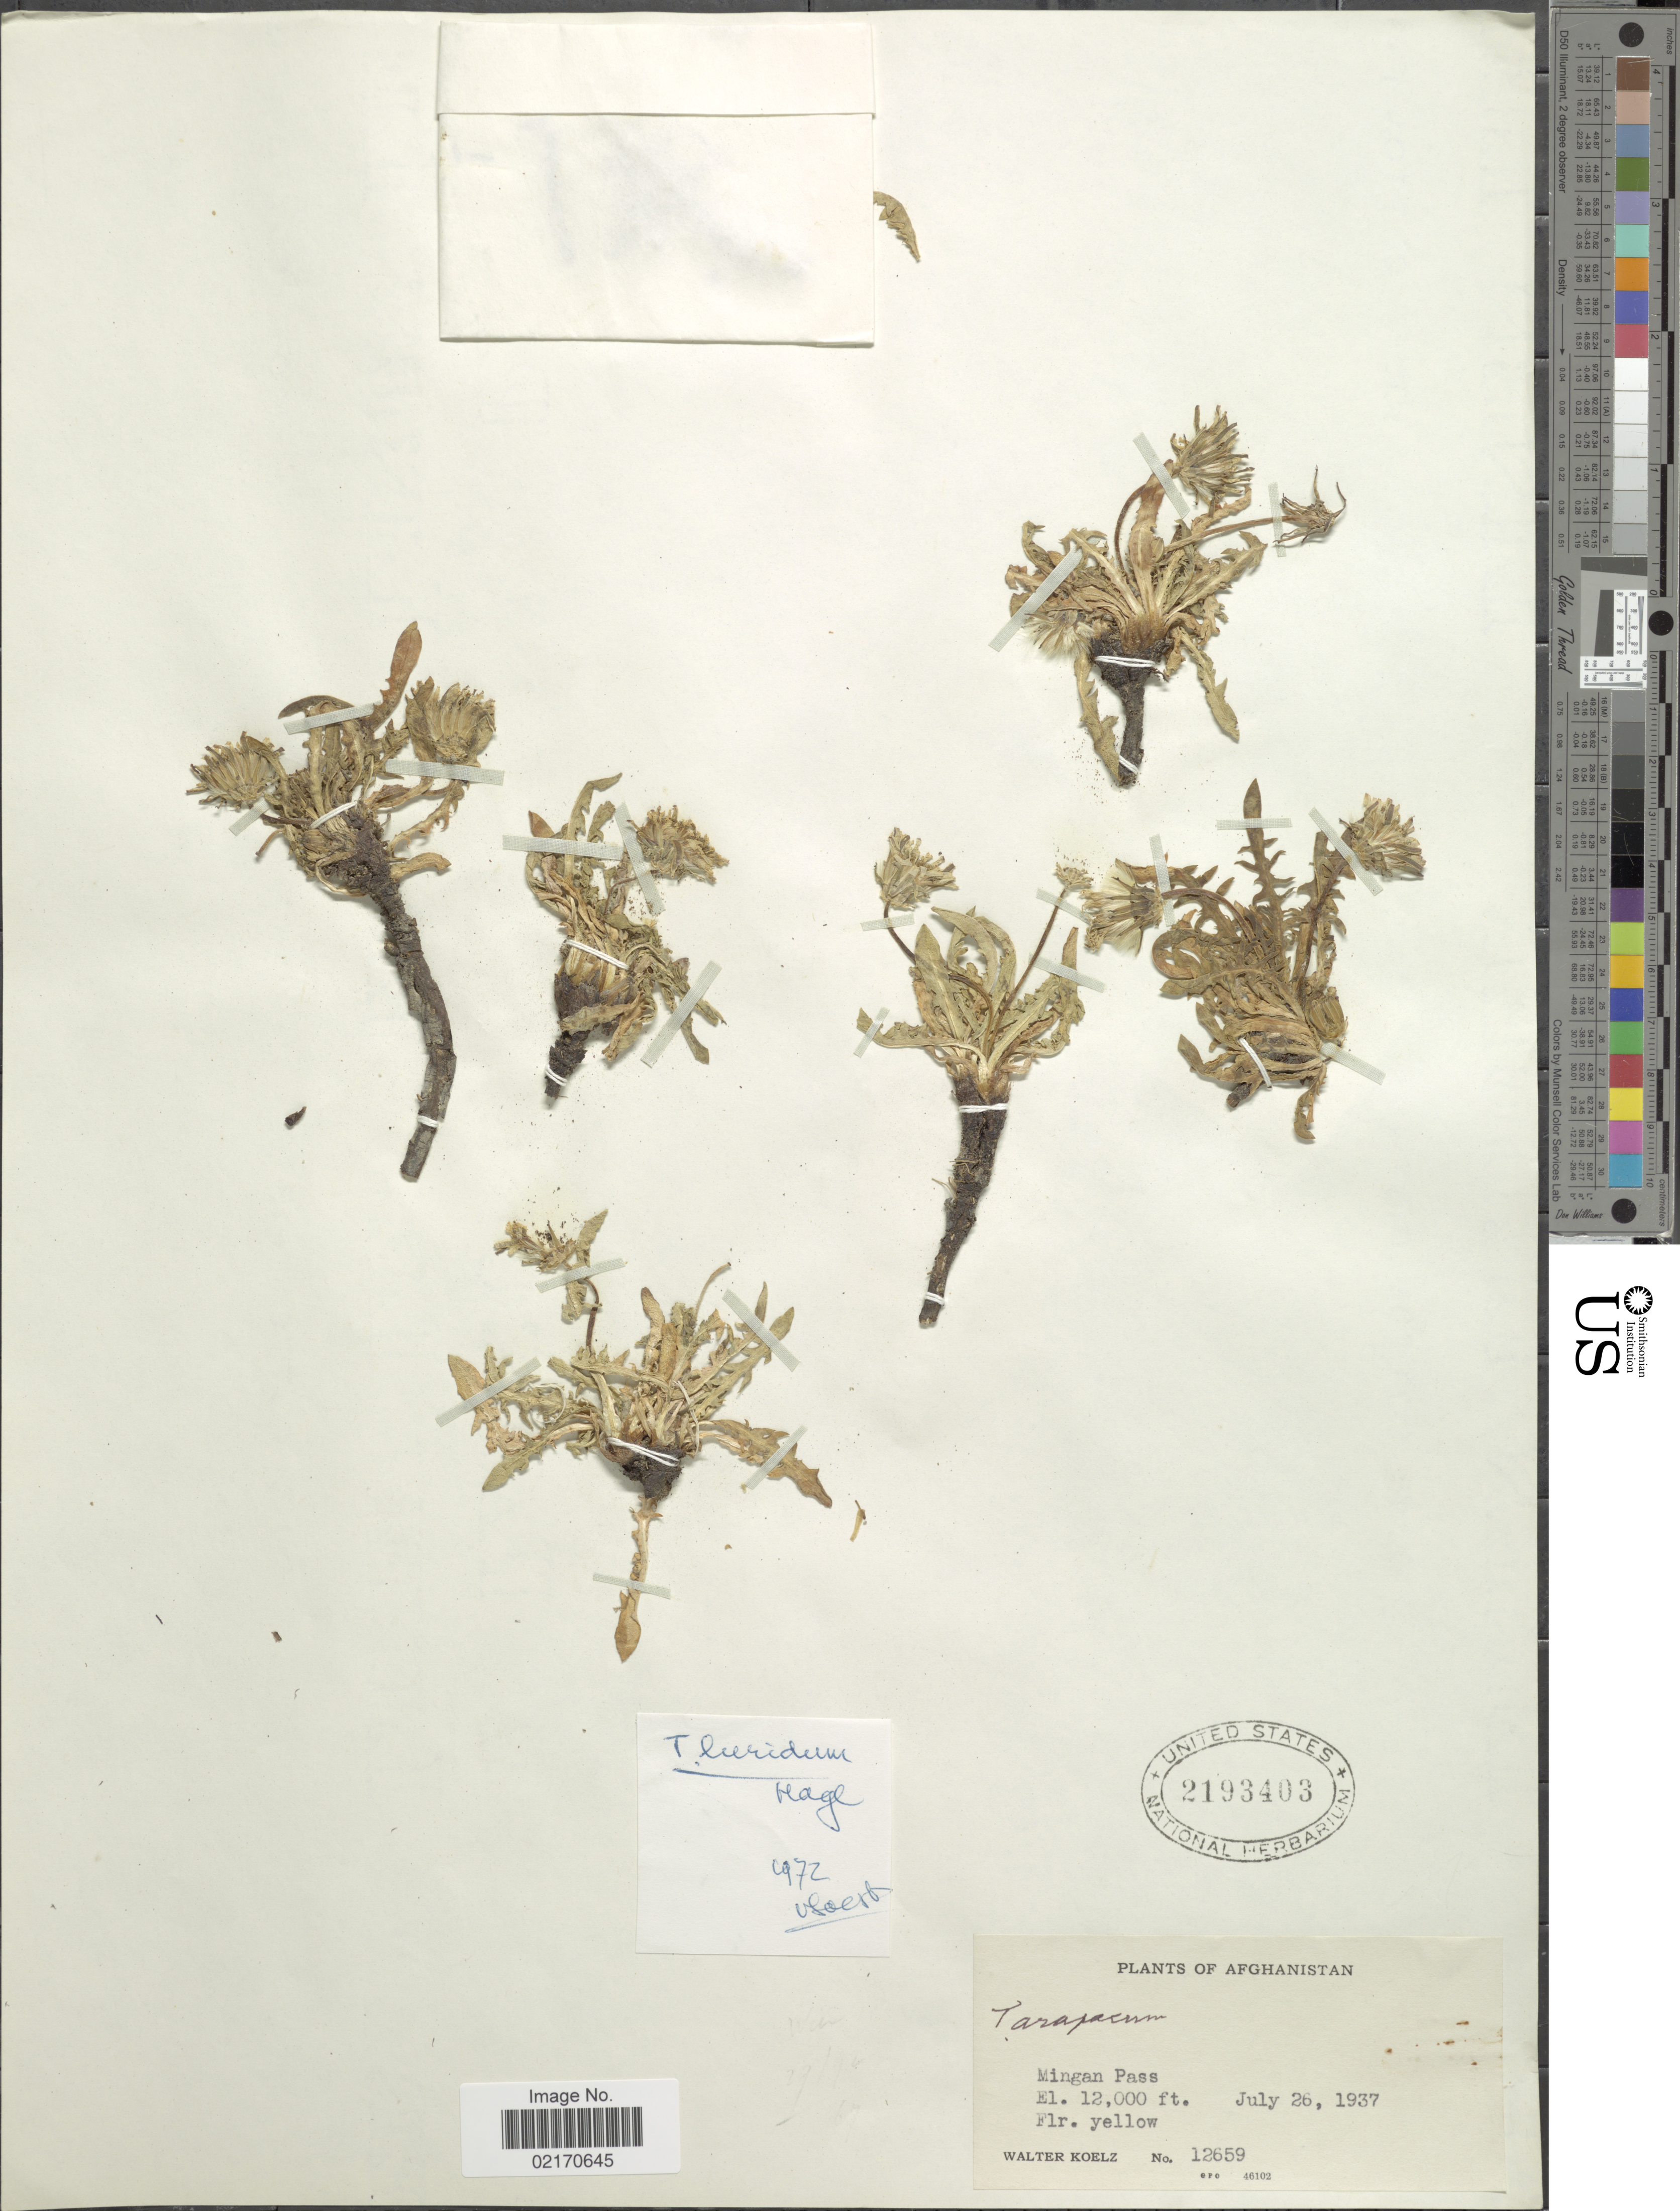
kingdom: Plantae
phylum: Tracheophyta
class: Magnoliopsida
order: Asterales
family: Asteraceae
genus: Taraxacum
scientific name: Taraxacum luridum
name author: G.E. Haglund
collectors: W. N. Koelz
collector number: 12659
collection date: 1937-07-26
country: Afghanistan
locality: Mingan Pass.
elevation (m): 3658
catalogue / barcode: US 2193403